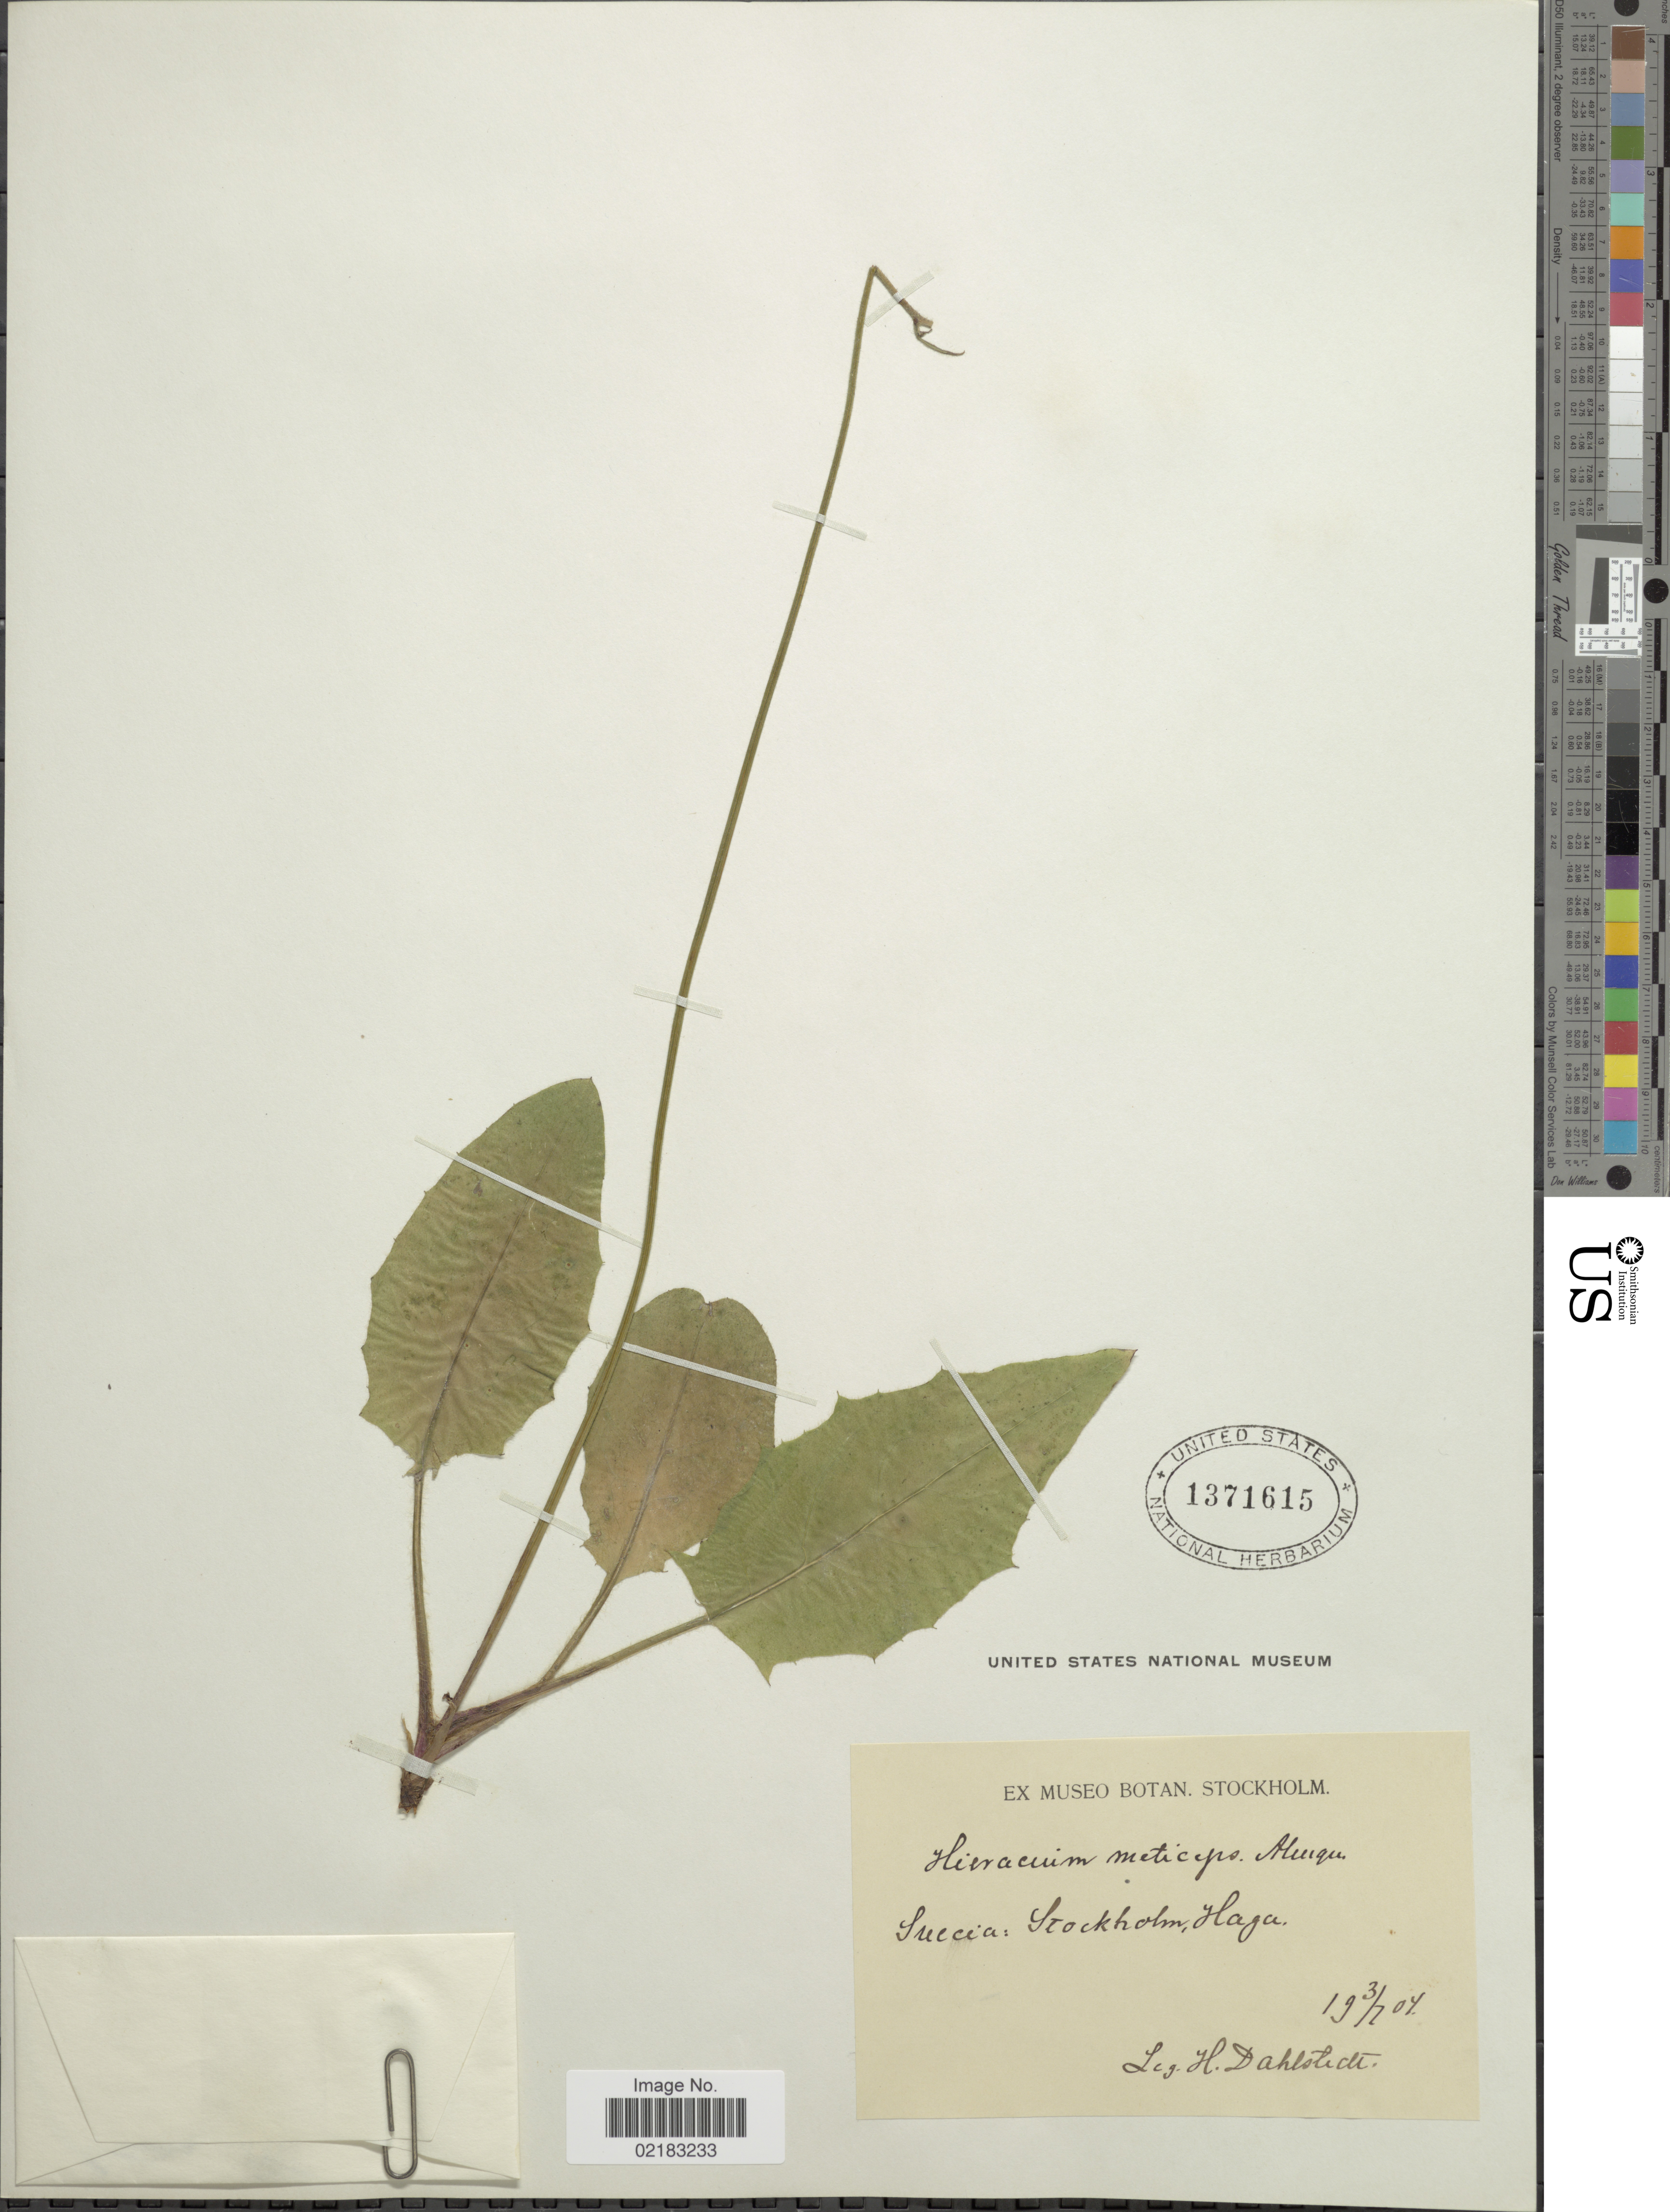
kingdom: Plantae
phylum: Tracheophyta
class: Magnoliopsida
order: Asterales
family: Asteraceae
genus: Hieracium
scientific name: Hieracium meticeps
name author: (Almquist ex Dahlst.) Dahlst.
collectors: H. G. Dahlstedt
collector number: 193/704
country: Sweden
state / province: Stockholm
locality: Suecia: Stockholm, Haga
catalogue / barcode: US 1371615